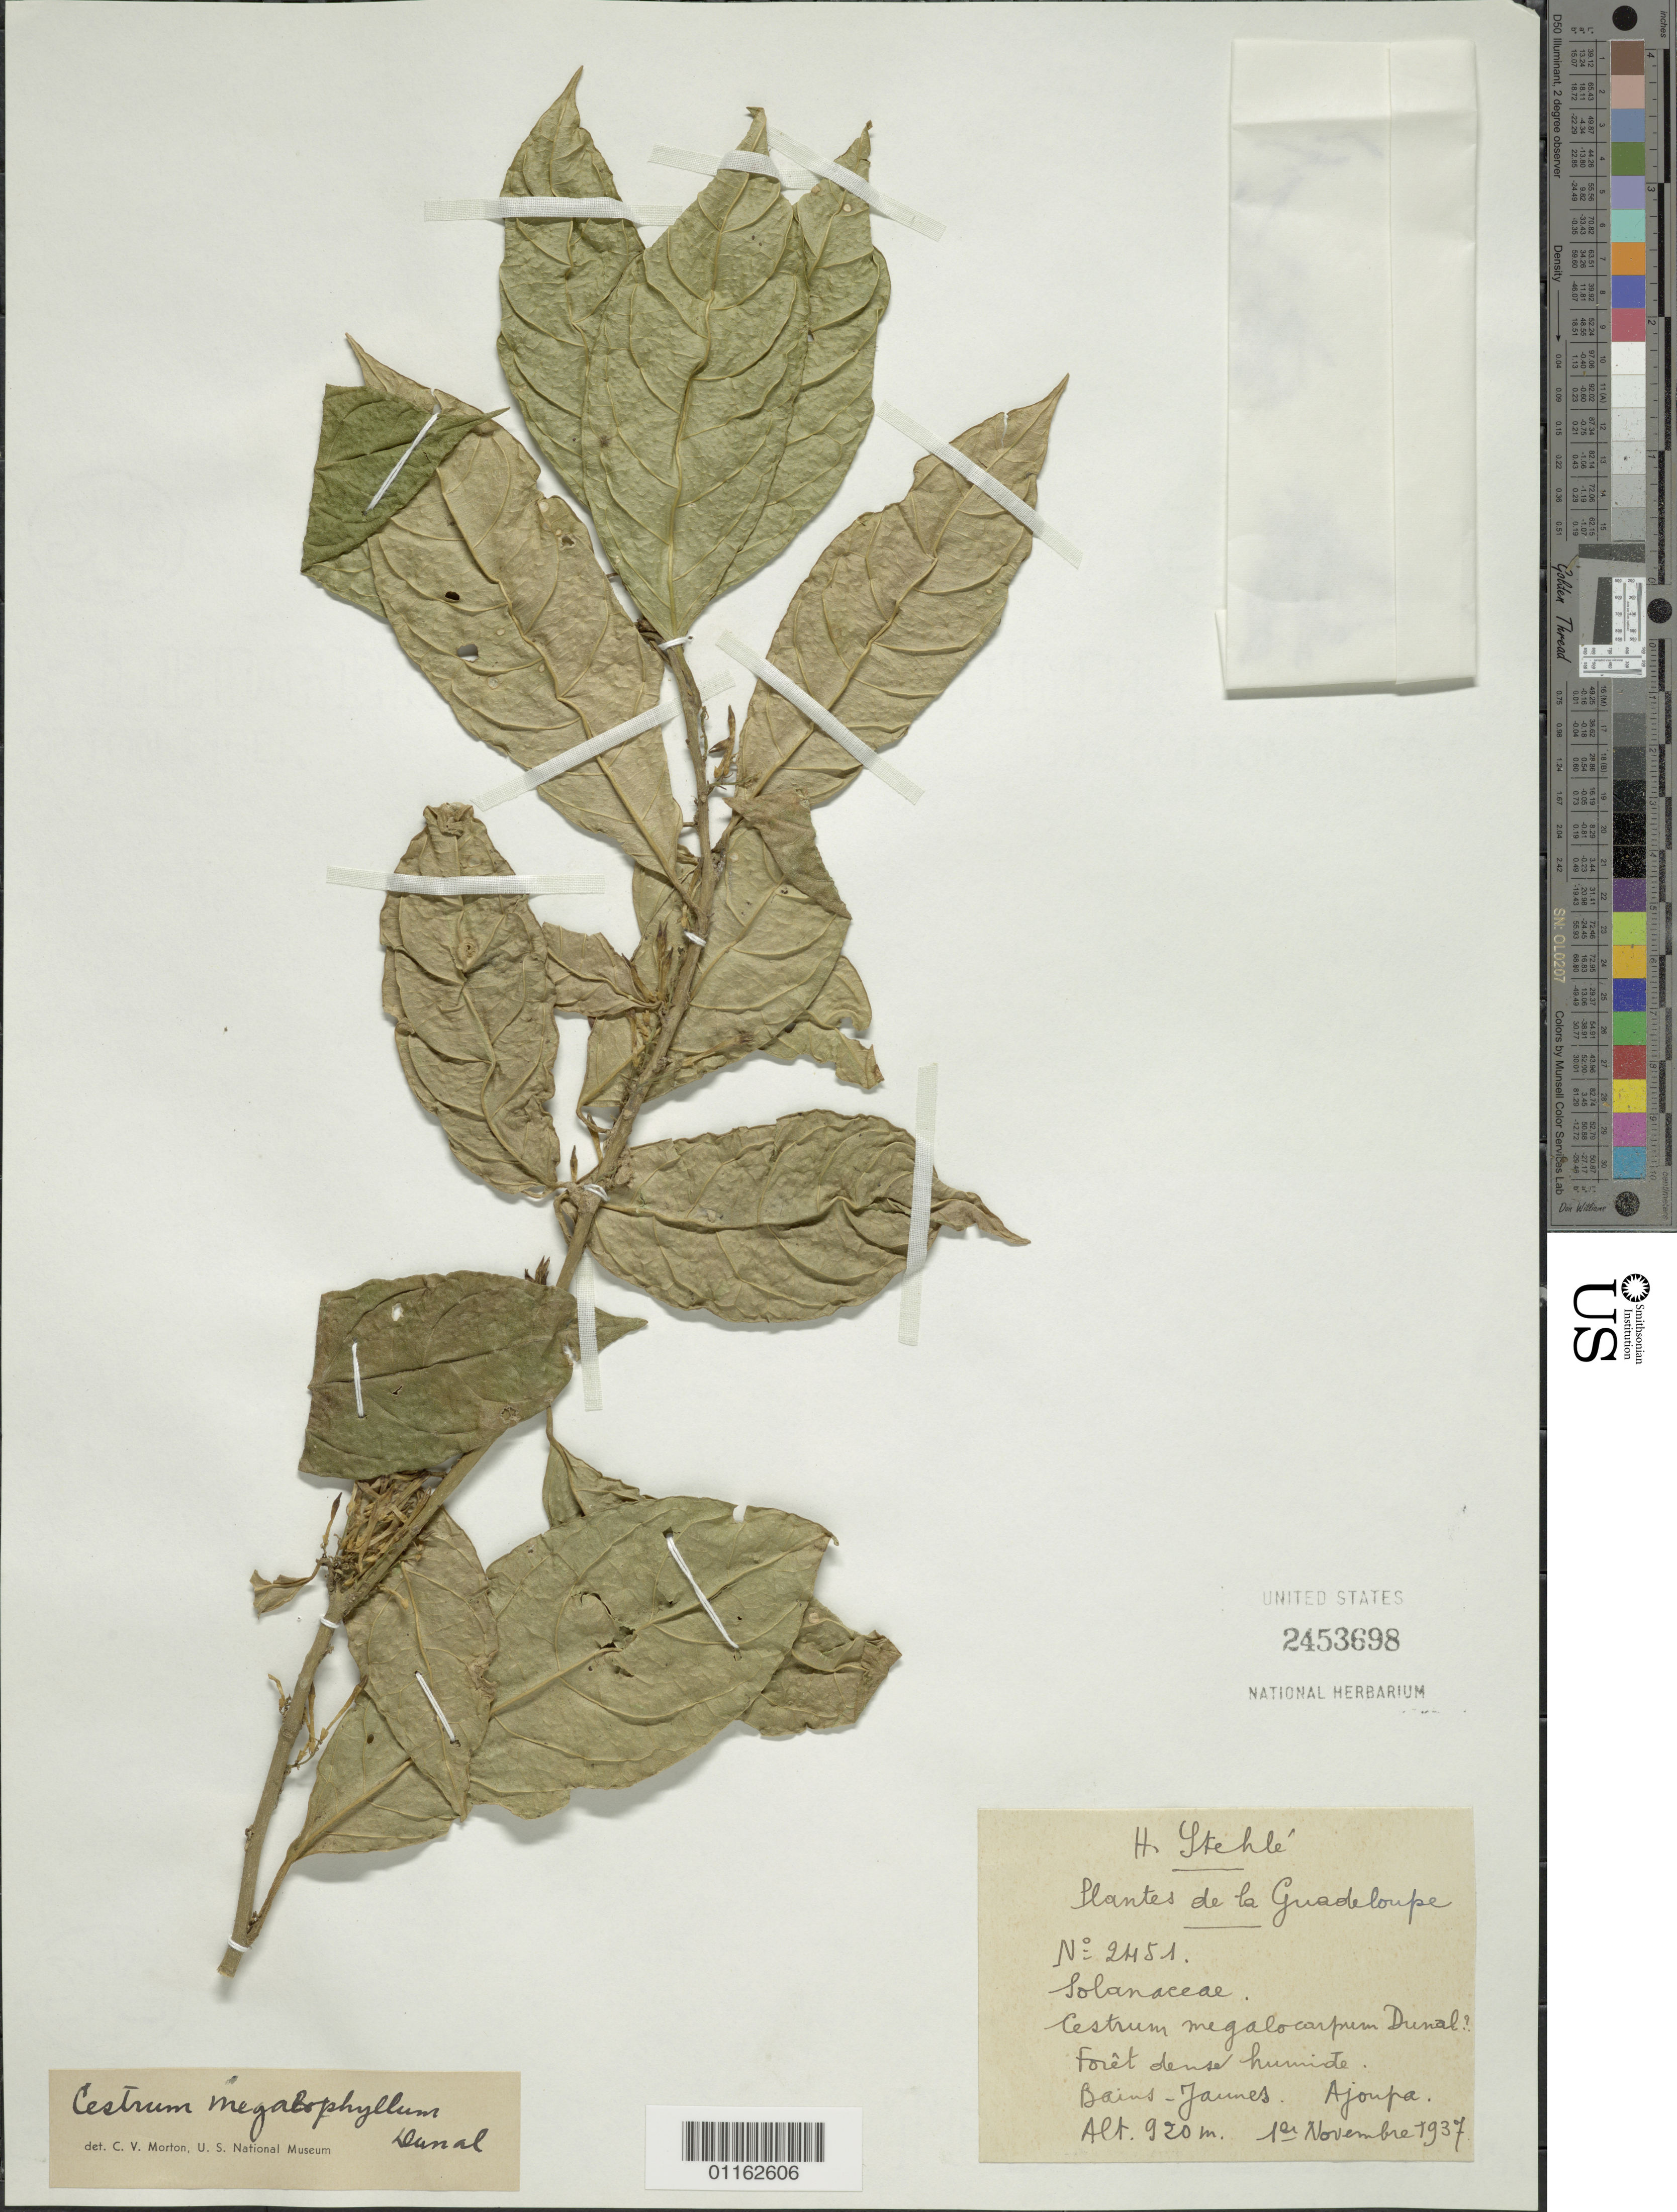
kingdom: Plantae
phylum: Tracheophyta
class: Magnoliopsida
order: Solanales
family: Solanaceae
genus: Cestrum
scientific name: Cestrum megalophyllum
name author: Dunal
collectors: H. Stehlé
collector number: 2451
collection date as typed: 01 Nov 1937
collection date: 1937-11-01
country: Guadeloupe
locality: dense and humid forest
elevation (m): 920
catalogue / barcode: US 2453698